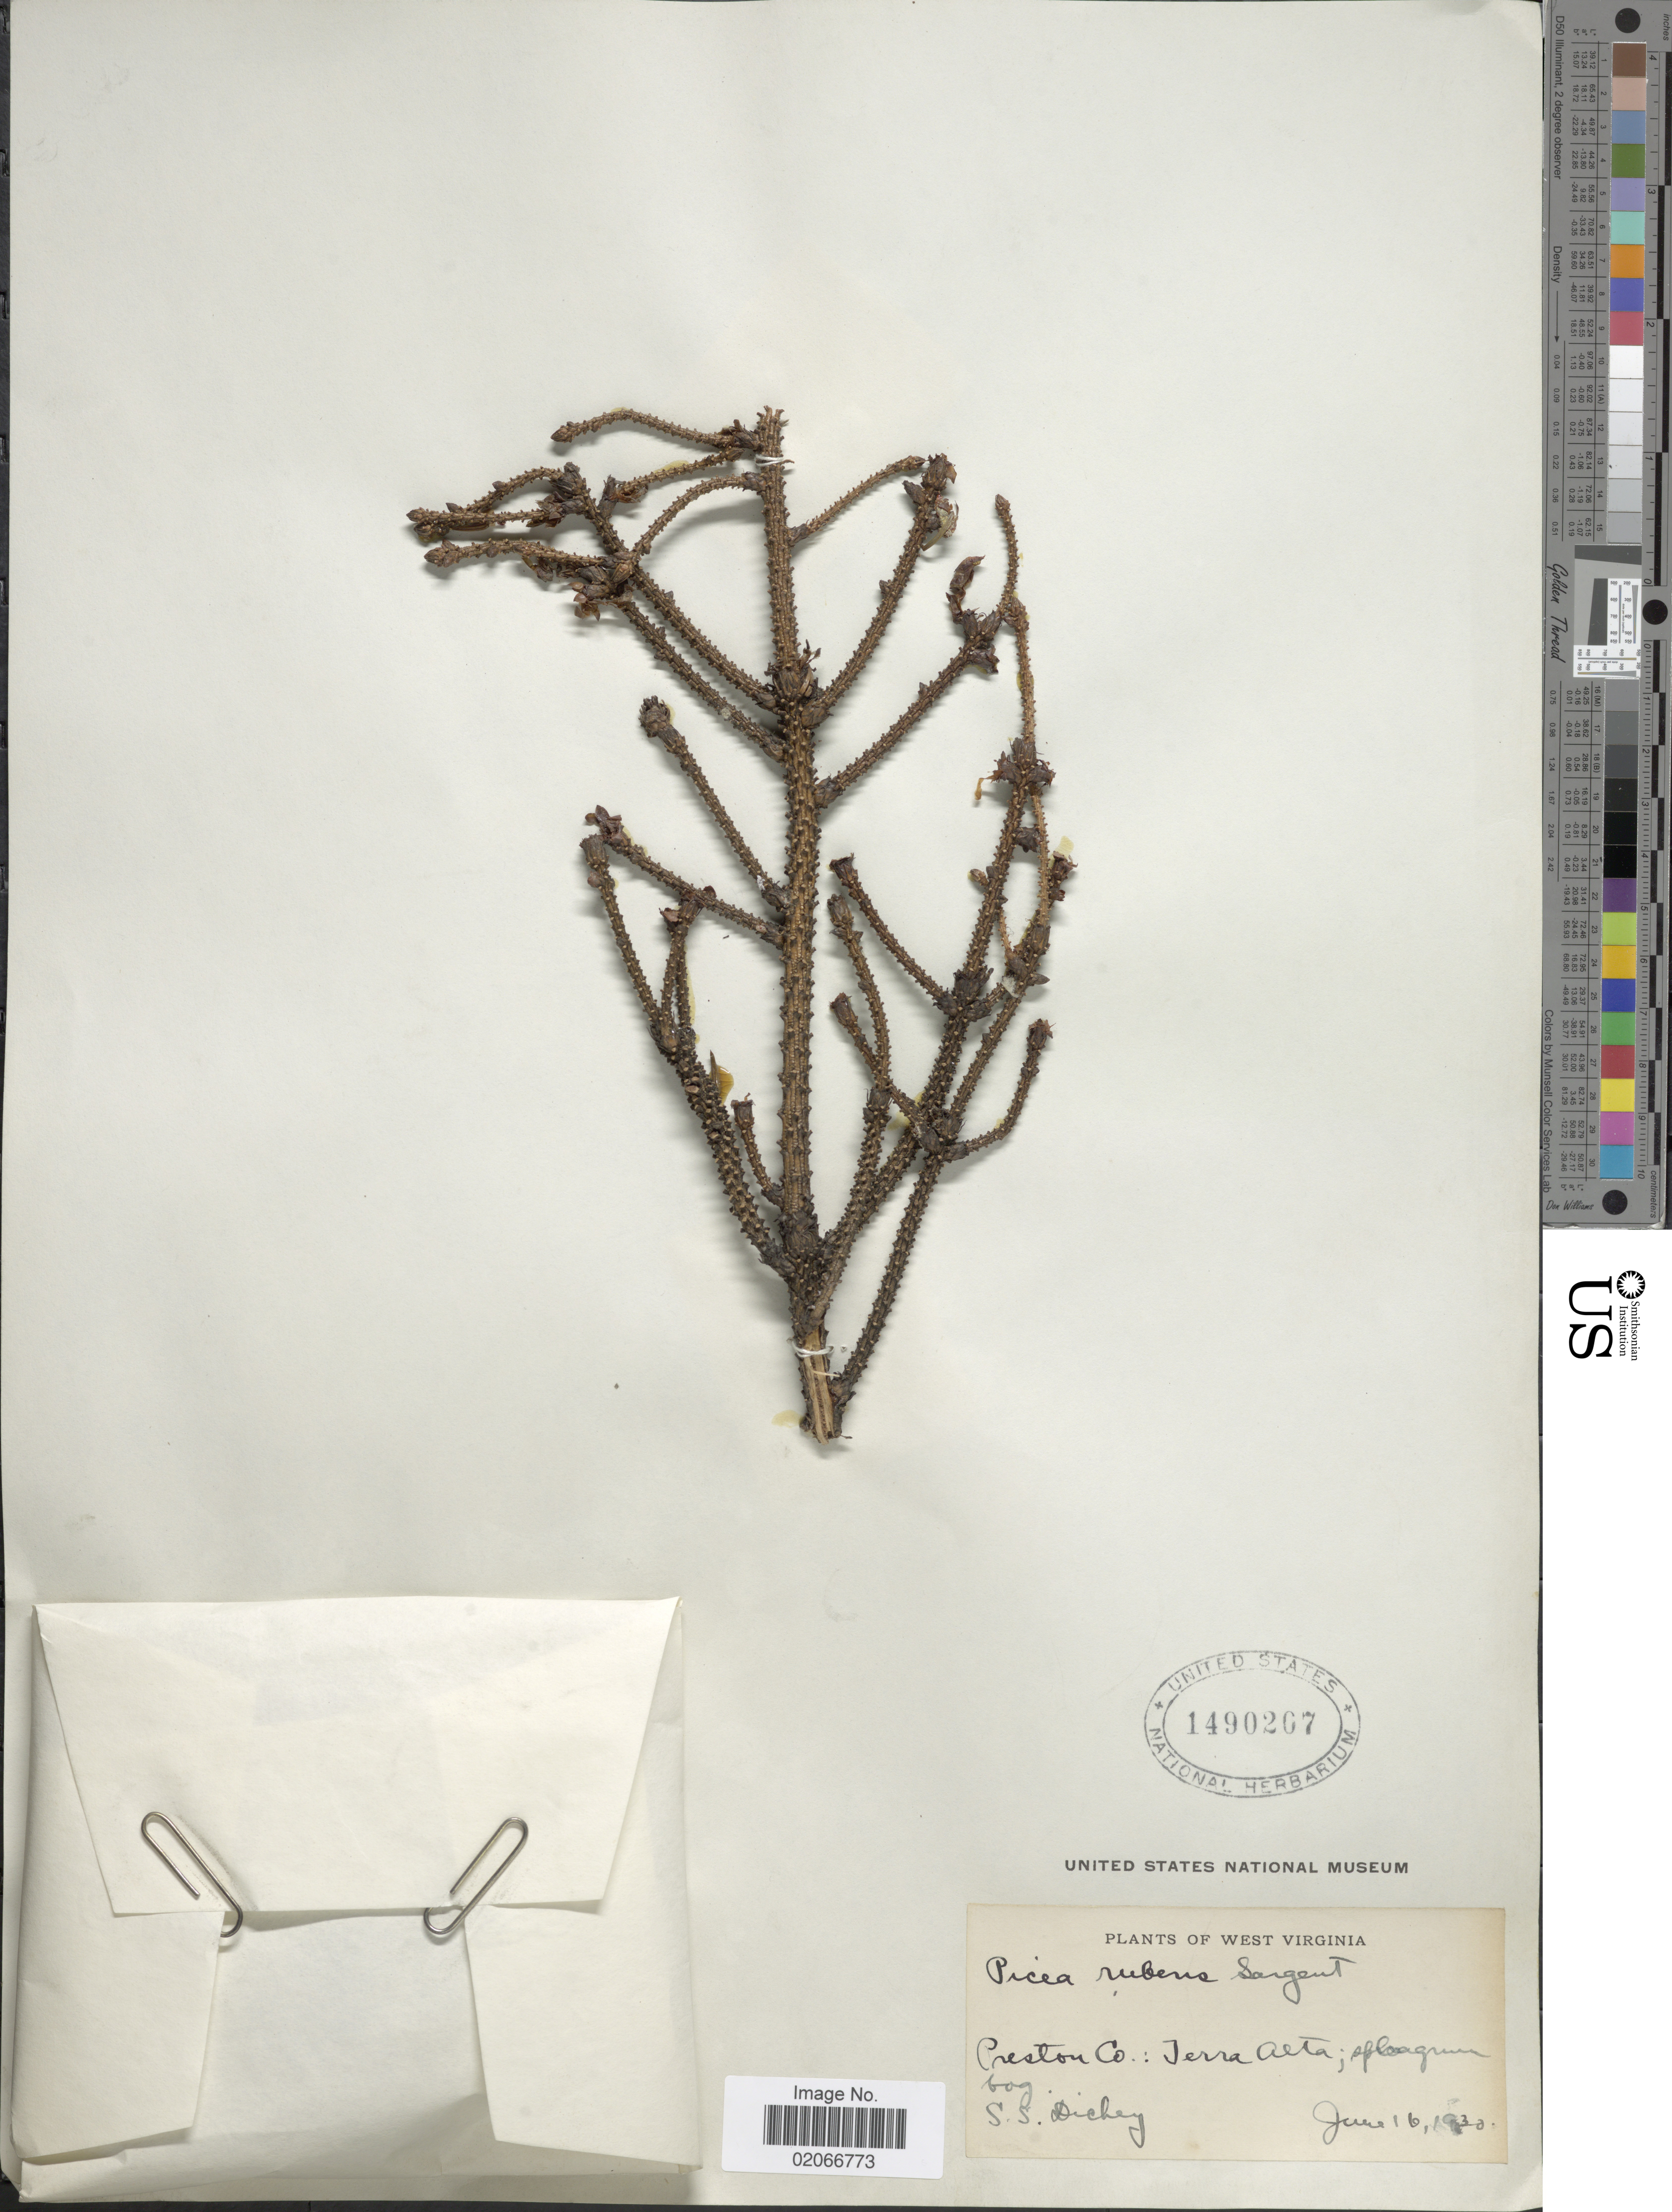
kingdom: Plantae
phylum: Tracheophyta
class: Pinopsida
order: Pinales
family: Pinaceae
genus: Picea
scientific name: Picea rubens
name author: Sarg.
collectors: S. Dickey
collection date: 1930-06-16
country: United States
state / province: West Virginia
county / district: Preston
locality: Preston Co., Terra Alta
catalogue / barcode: US 1490207